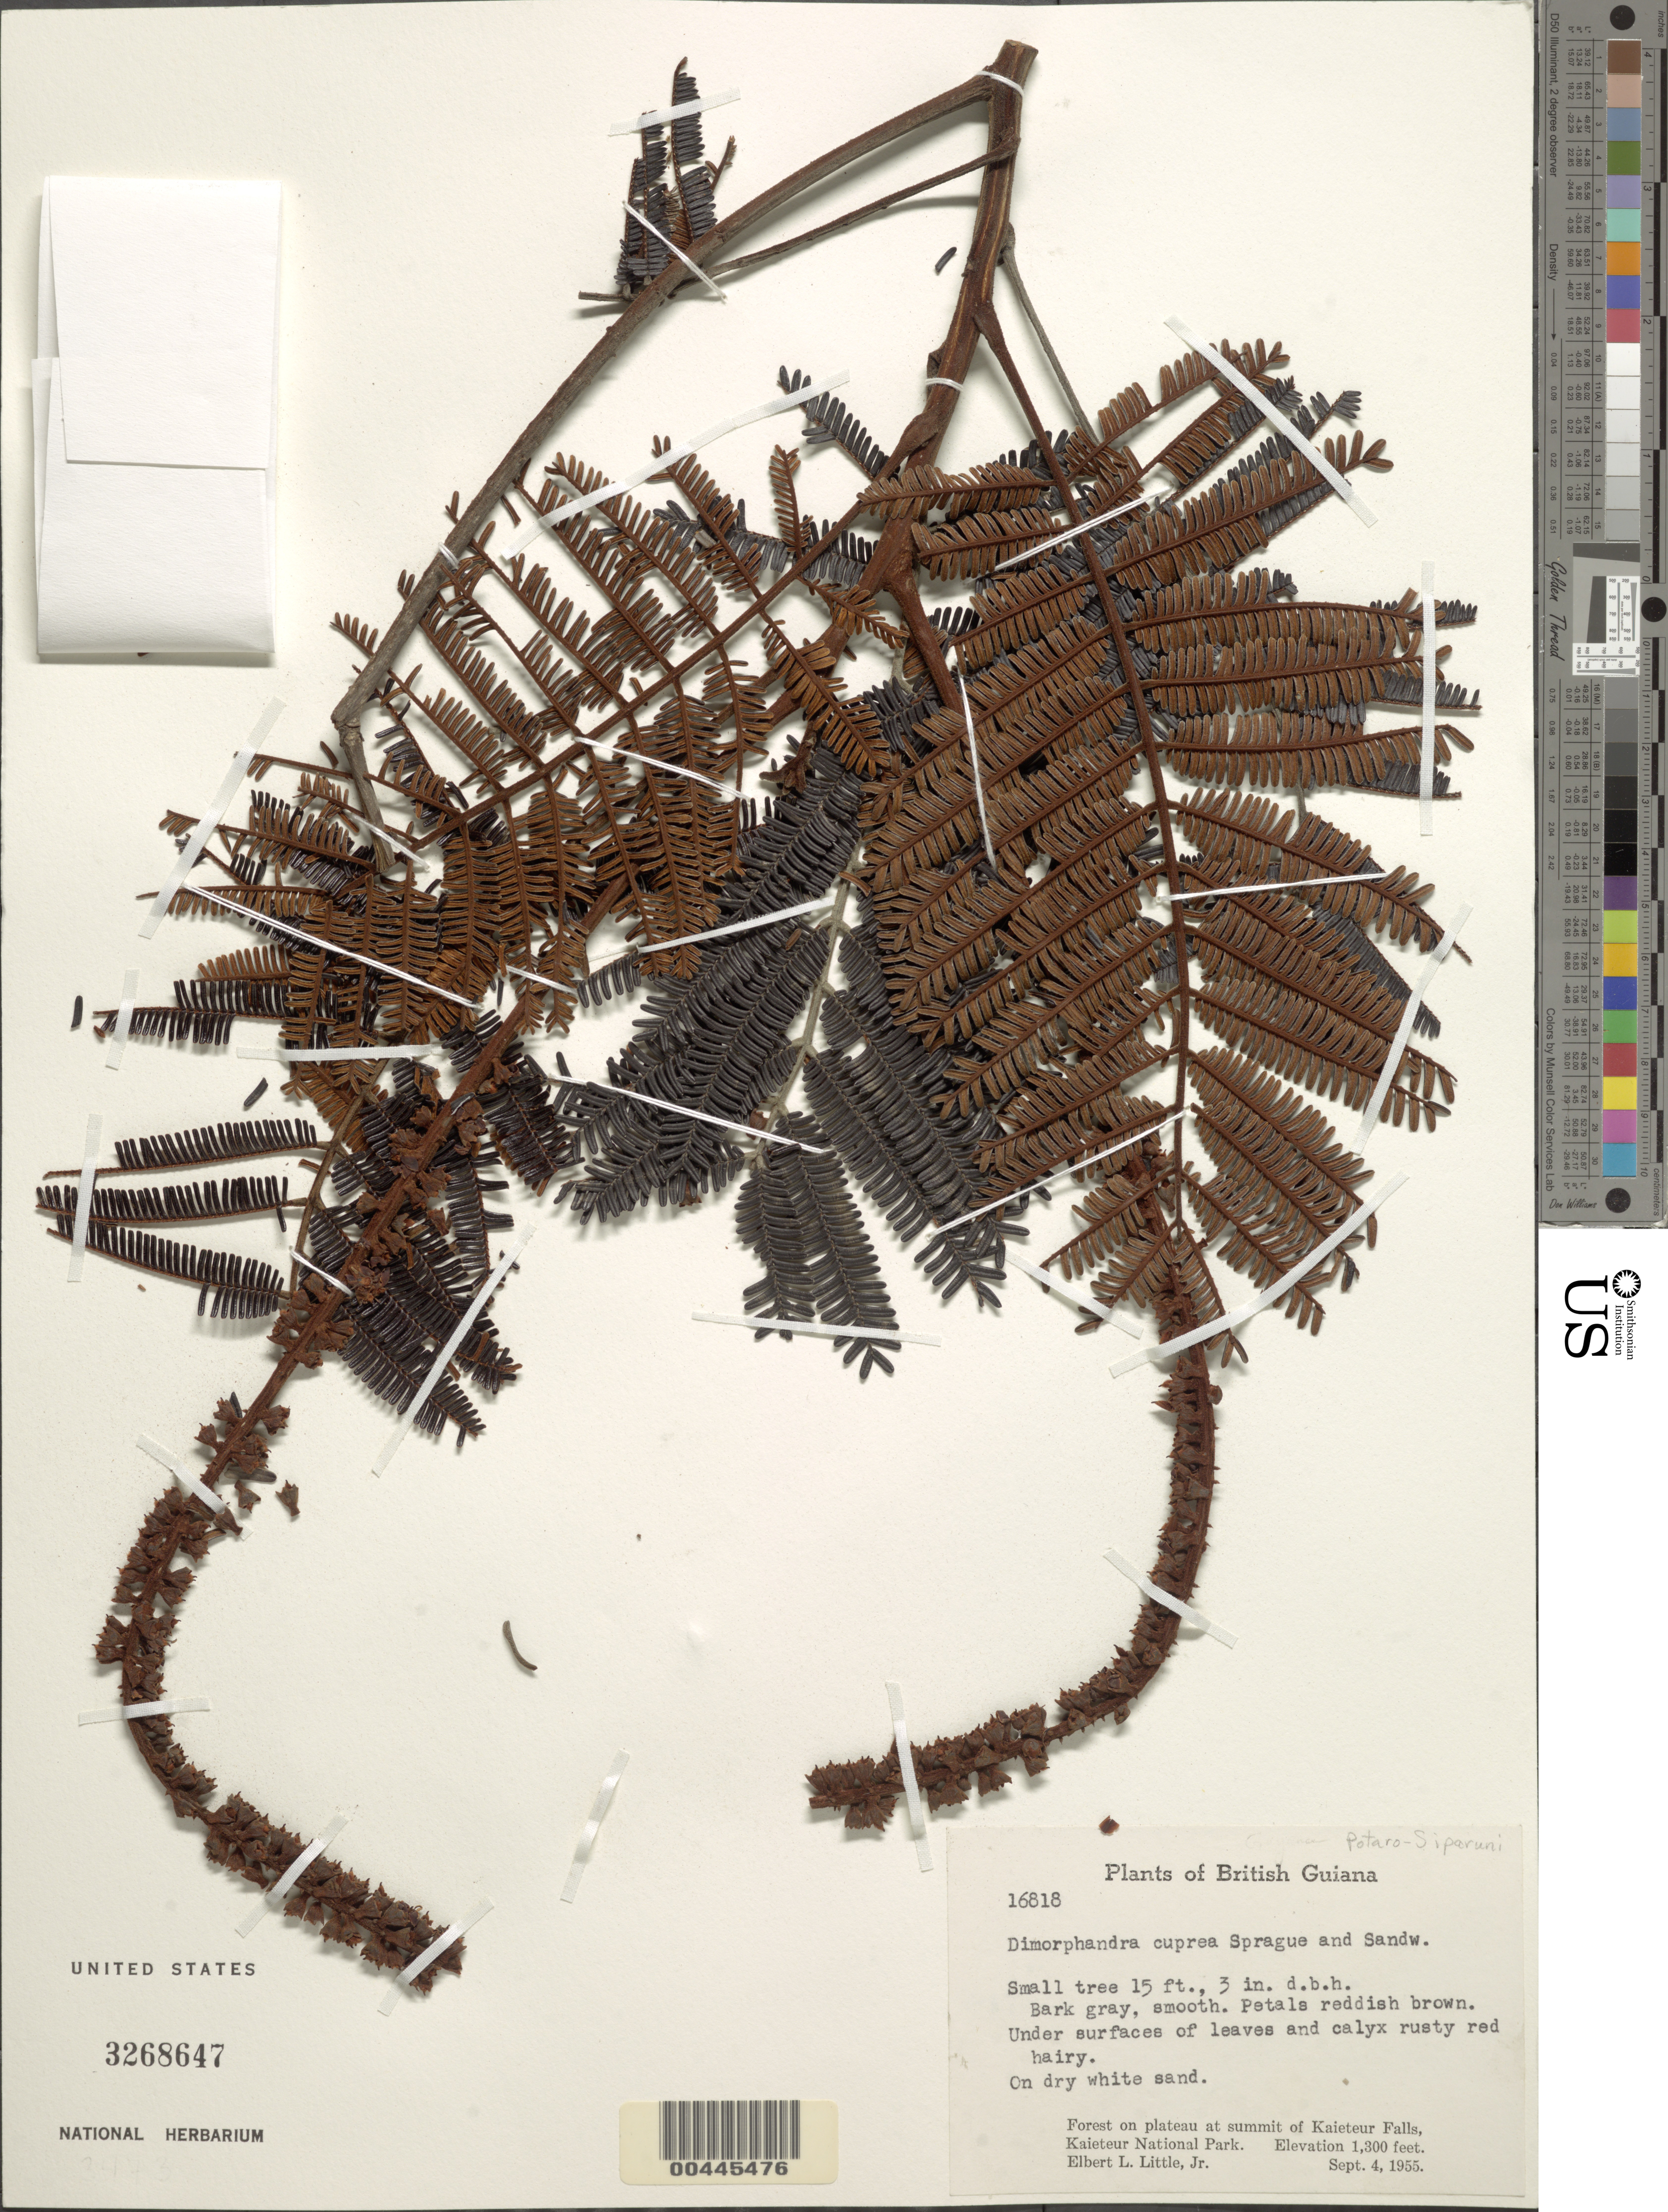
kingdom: Plantae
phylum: Tracheophyta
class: Magnoliopsida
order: Fabales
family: Fabaceae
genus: Dimorphandra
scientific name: Dimorphandra cuprea subsp. cuprea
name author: Sprague & Sandwith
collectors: E. L. Little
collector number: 16818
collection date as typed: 04 Sep 1955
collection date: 1955-09-04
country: Guyana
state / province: Potaro-Siparuni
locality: Kaieteur national park, kaieteur falls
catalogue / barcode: US 3268647